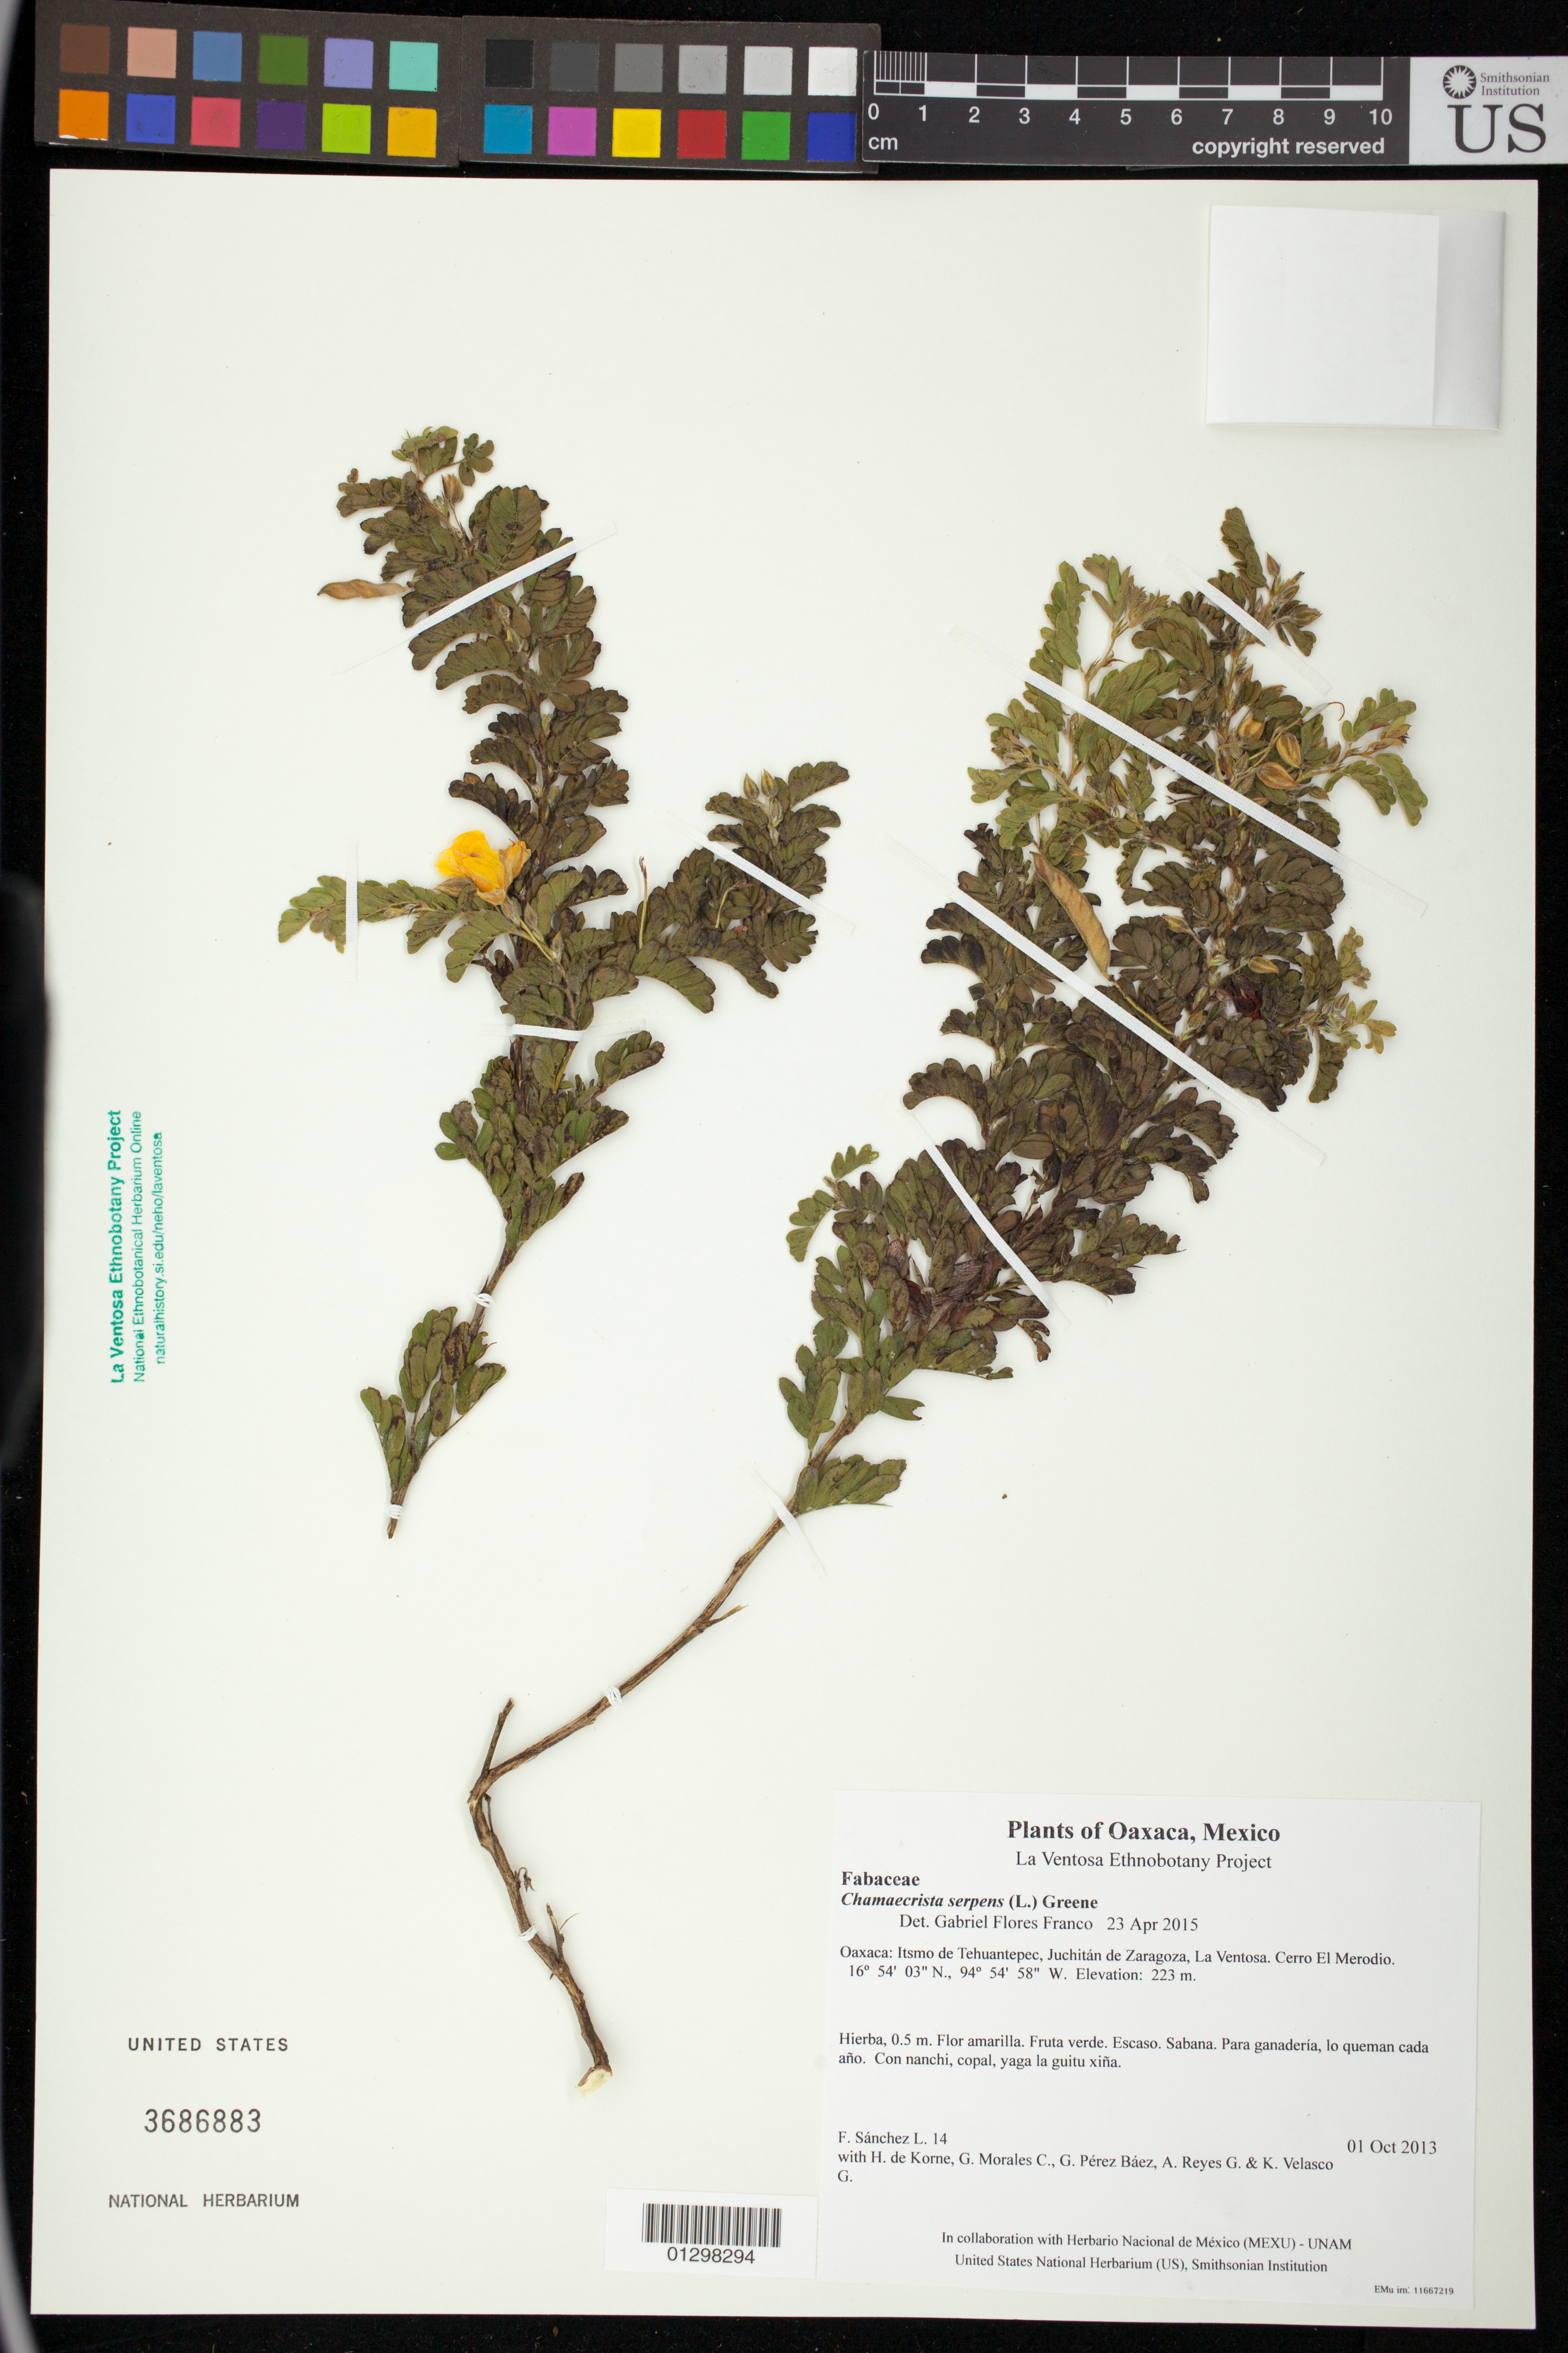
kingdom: Plantae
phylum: Tracheophyta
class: Magnoliopsida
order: Fabales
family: Fabaceae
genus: Chamaecrista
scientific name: Chamaecrista serpens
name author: (L.) Greene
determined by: Flores Franco, G.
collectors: F. Sánchez L., H. de Korne, G. Morales C., G. Pérez Báez, A. Reyes G. & K. Velasco G.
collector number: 14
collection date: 2013-10-01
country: Mexico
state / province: Oaxaca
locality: Itsmo de Tehuantepec, Juchitán de Zaragoza, La Ventosa. Cerro El Merodio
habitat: Sabana. Para ganadería, lo queman cada año.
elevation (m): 223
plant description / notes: JEBOT, MEXU, SERO, US; Gui'xhi. 0.5 m. Guie' naguchi. Cuaananaxhi naga'. Huaxie'.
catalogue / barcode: US 3686883